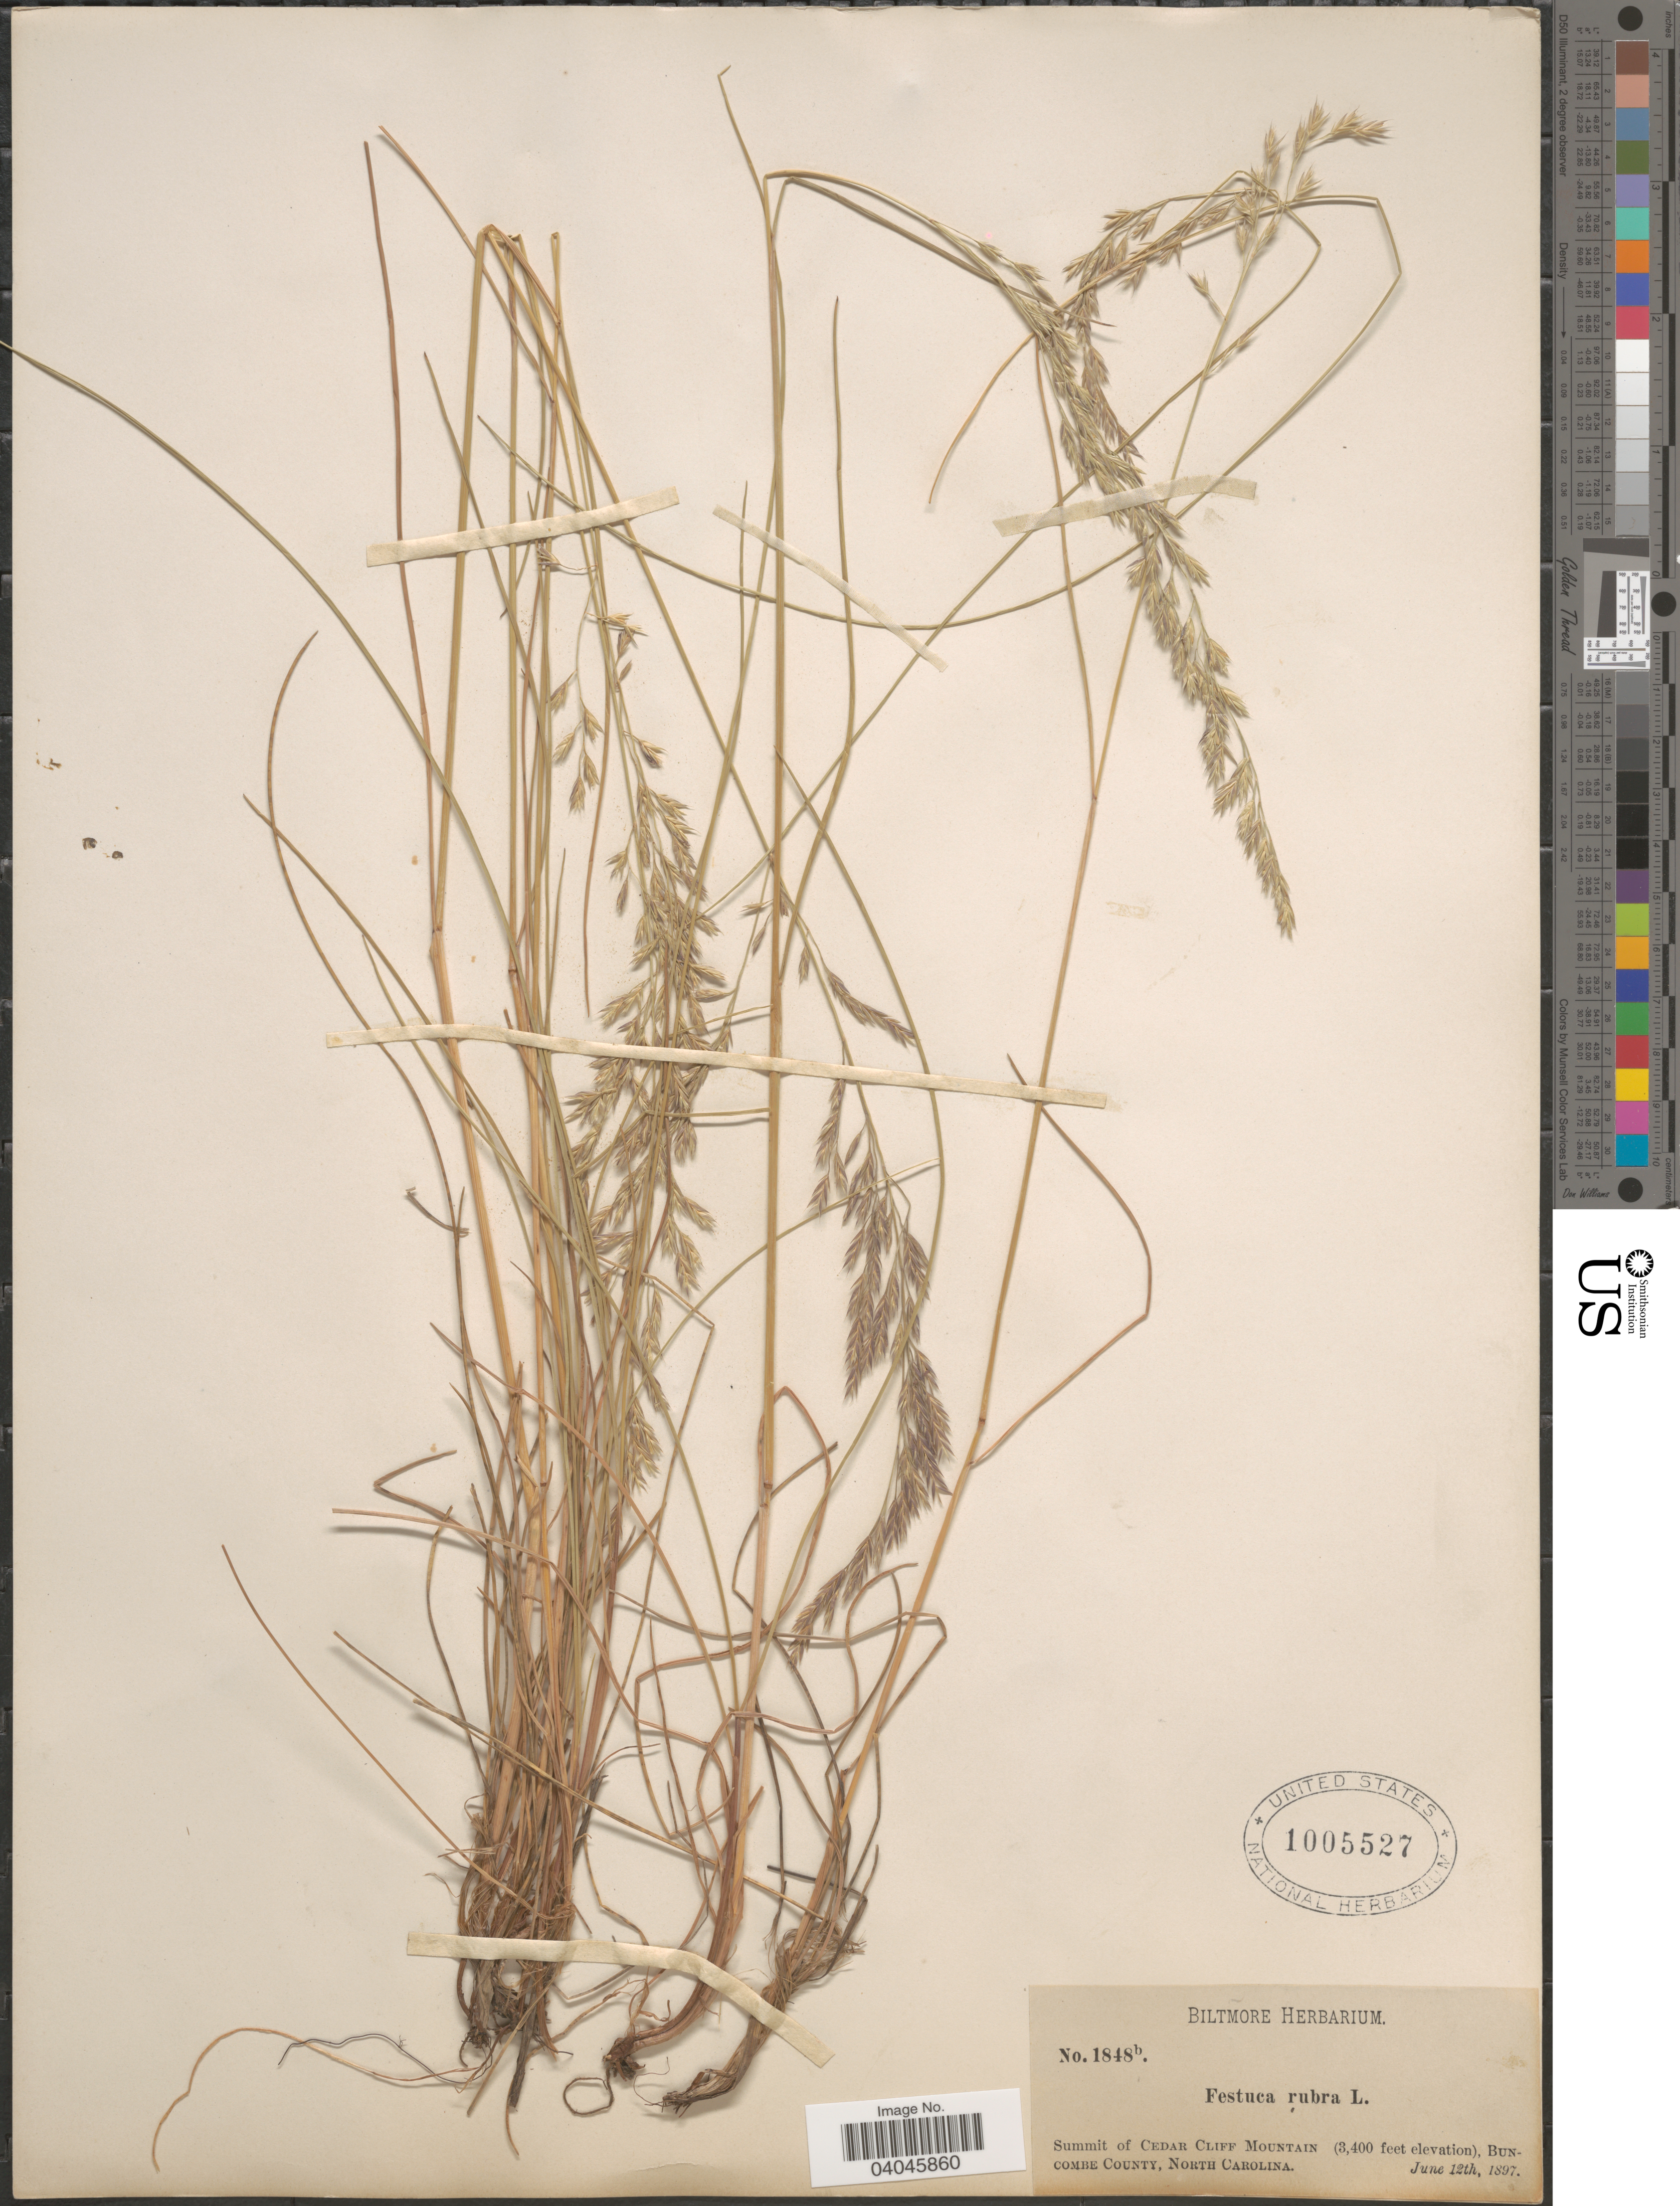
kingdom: Plantae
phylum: Tracheophyta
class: Liliopsida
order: Poales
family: Poaceae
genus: Festuca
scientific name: Festuca rubra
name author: L.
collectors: ex herb. Biltmore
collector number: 1848b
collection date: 1897-06-12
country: United States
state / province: North Carolina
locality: Summit of Cedar Cliff Mountains, Buncombe County.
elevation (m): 1036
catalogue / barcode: US 1005527